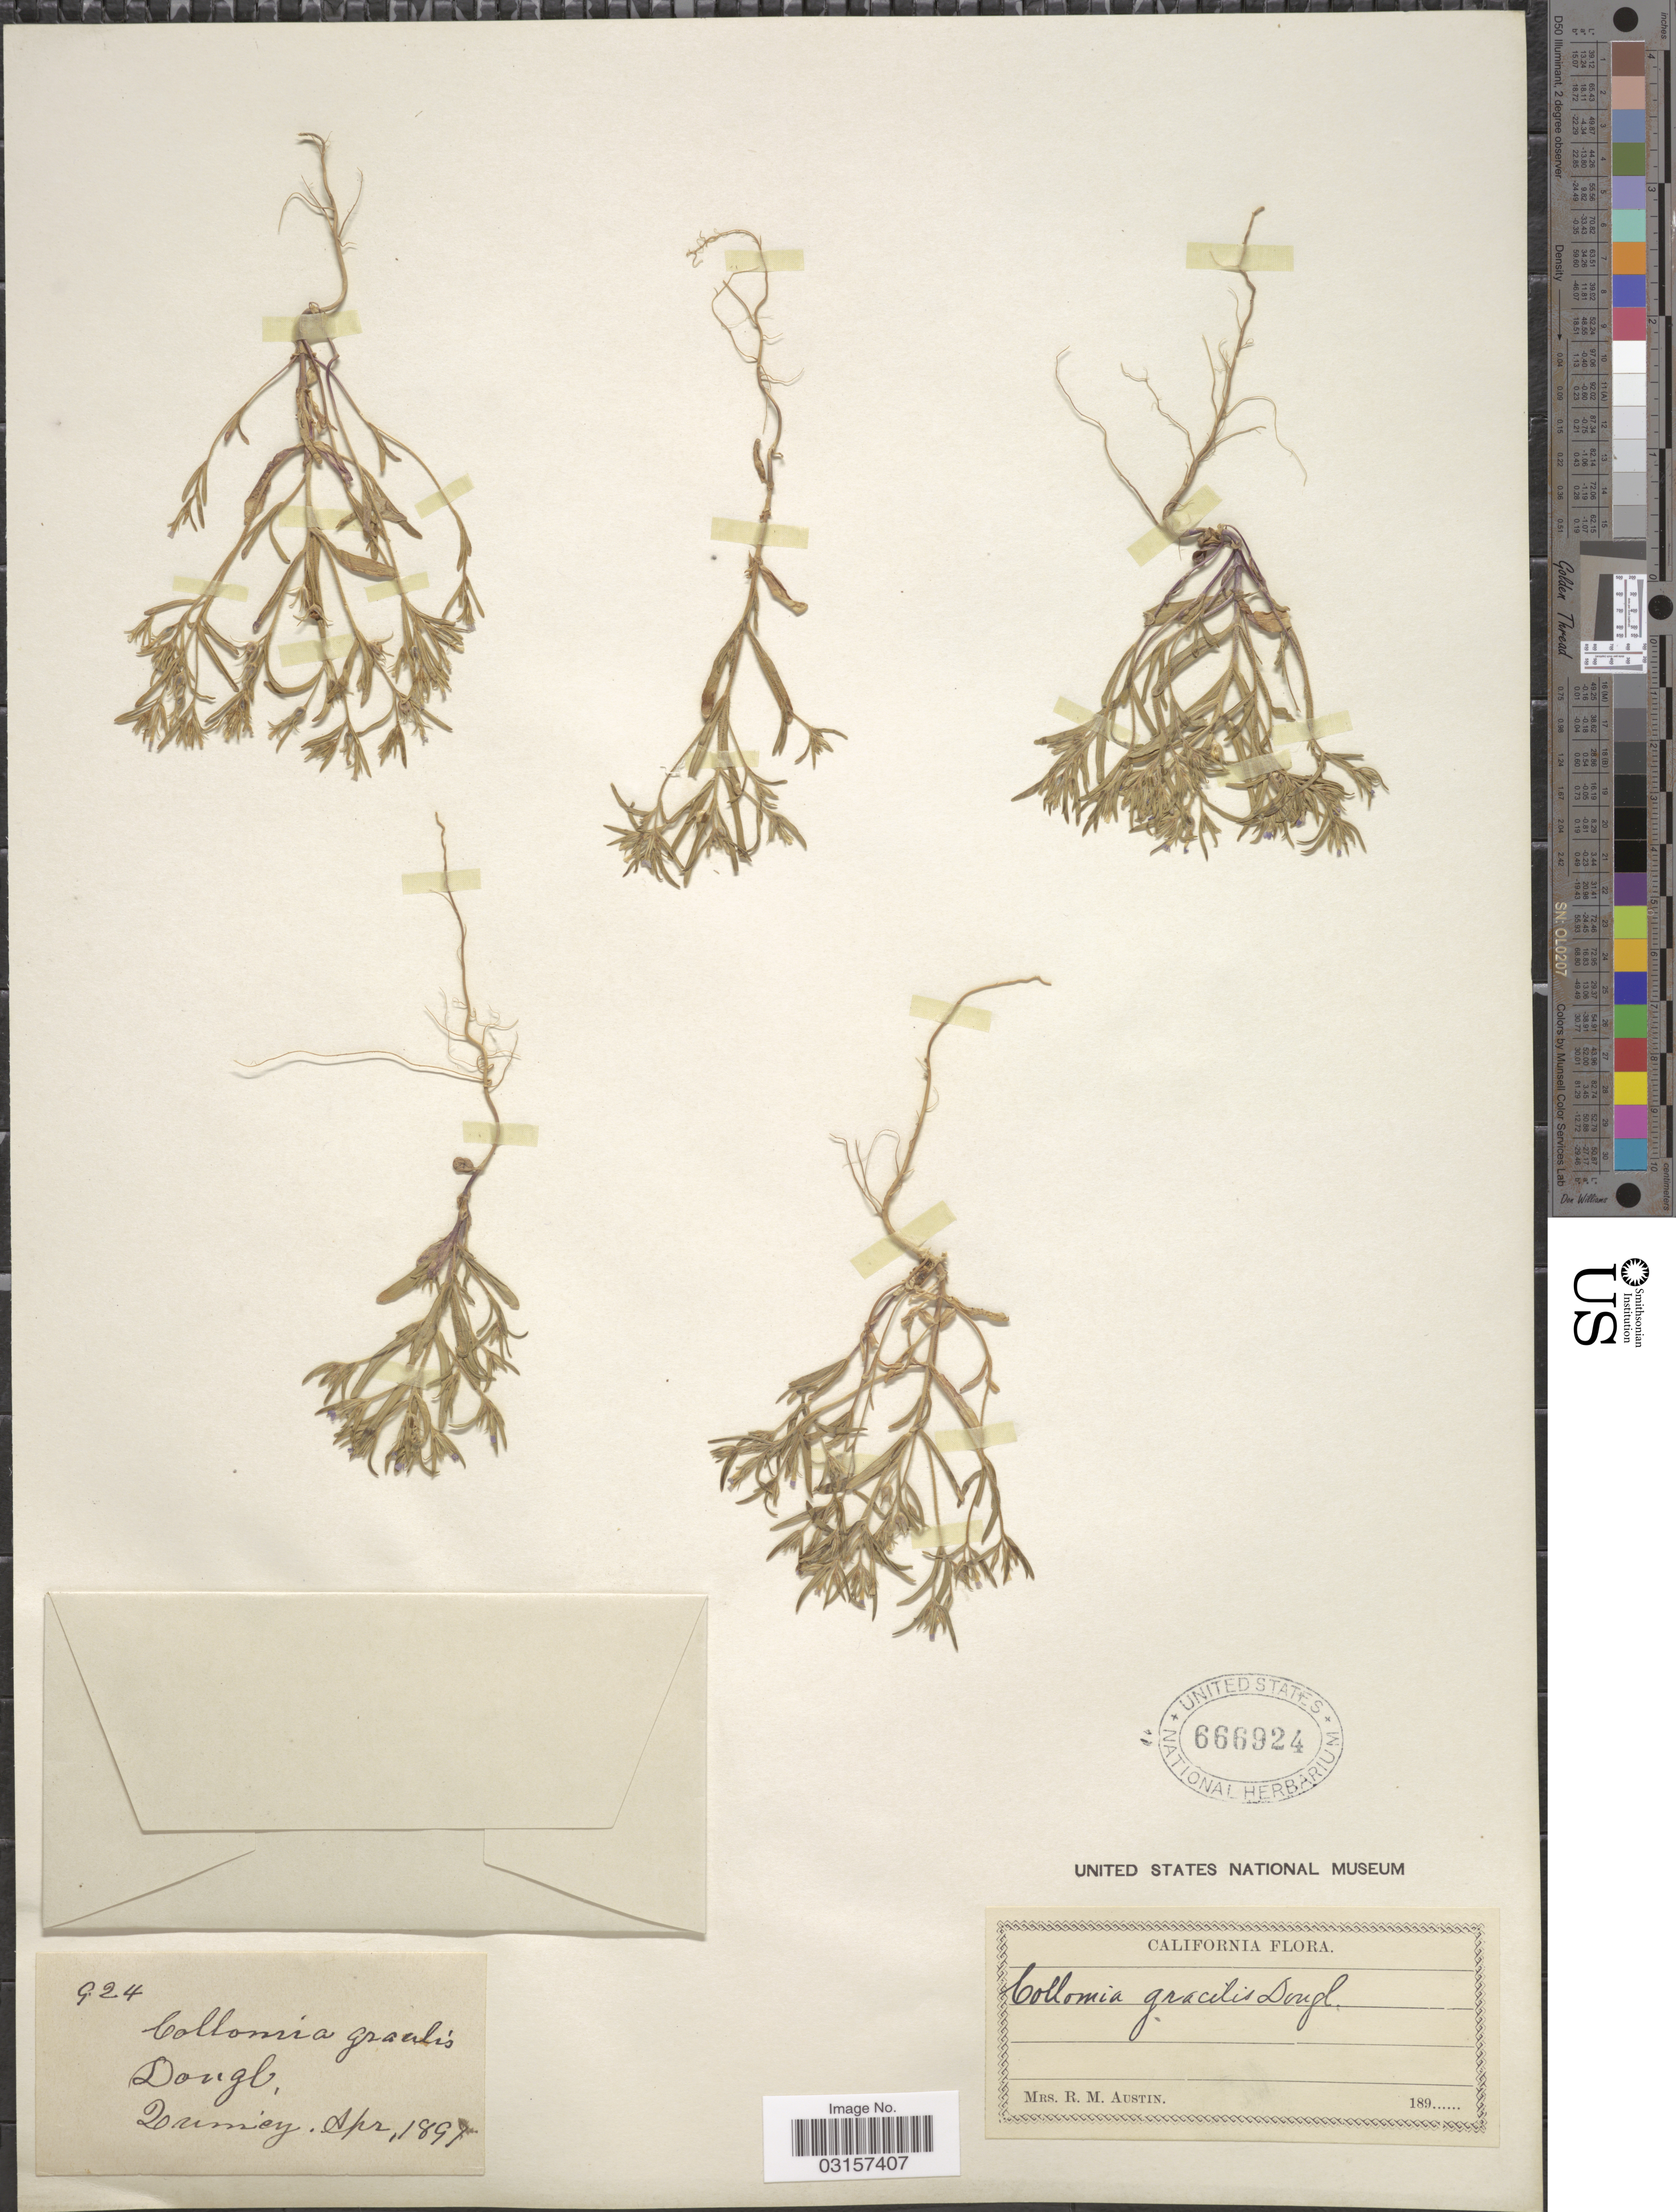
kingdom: Plantae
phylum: Tracheophyta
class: Magnoliopsida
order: Ericales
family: Polemoniaceae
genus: Microsteris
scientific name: Microsteris gracilis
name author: (Hook.) Greene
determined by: (US) Smithsonian Institution - National Museum of Natural History - Department of Botany (UNITED STATES)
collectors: R. Austin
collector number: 924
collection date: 1891-04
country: United States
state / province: California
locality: Quincey.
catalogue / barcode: US 666924